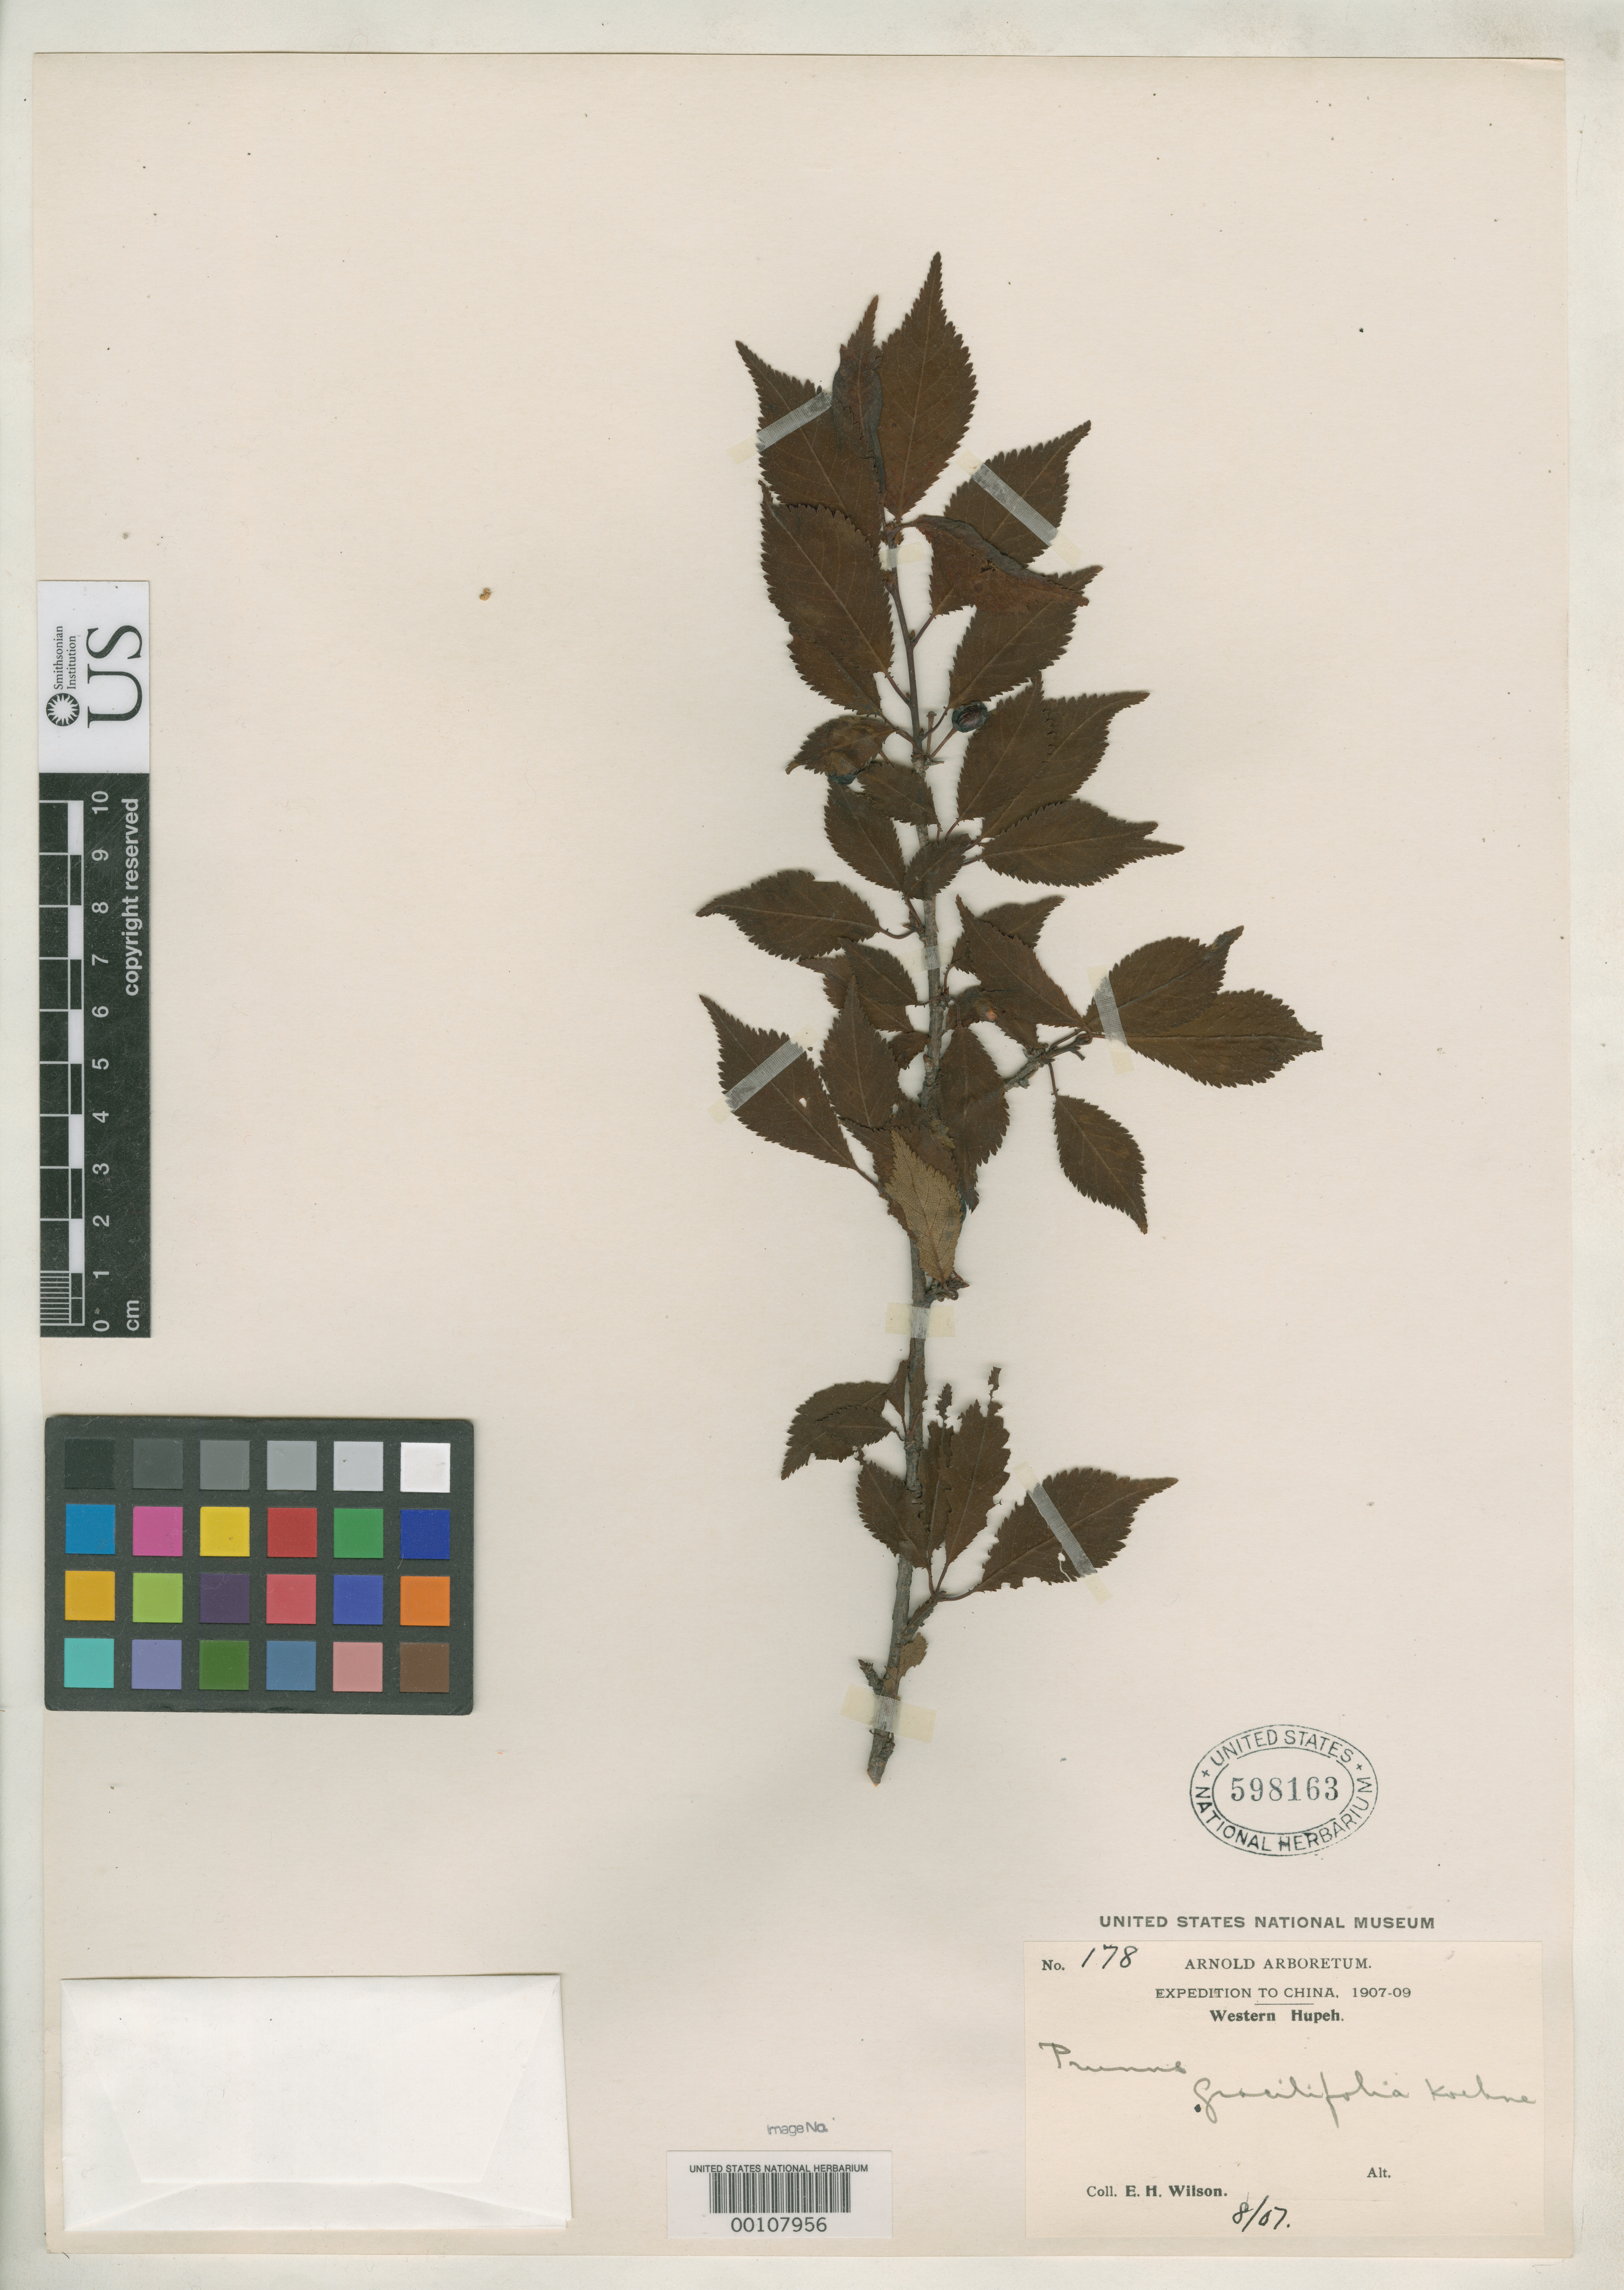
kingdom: Plantae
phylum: Tracheophyta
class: Magnoliopsida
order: Rosales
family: Rosaceae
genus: Prunus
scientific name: Prunus gracilifolia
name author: Koehne in Sarg.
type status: Isotype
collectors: E. H. Wilson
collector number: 178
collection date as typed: Aug 1907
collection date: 1907-08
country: China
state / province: Hubei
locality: Fang Hsien.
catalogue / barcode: US 598163